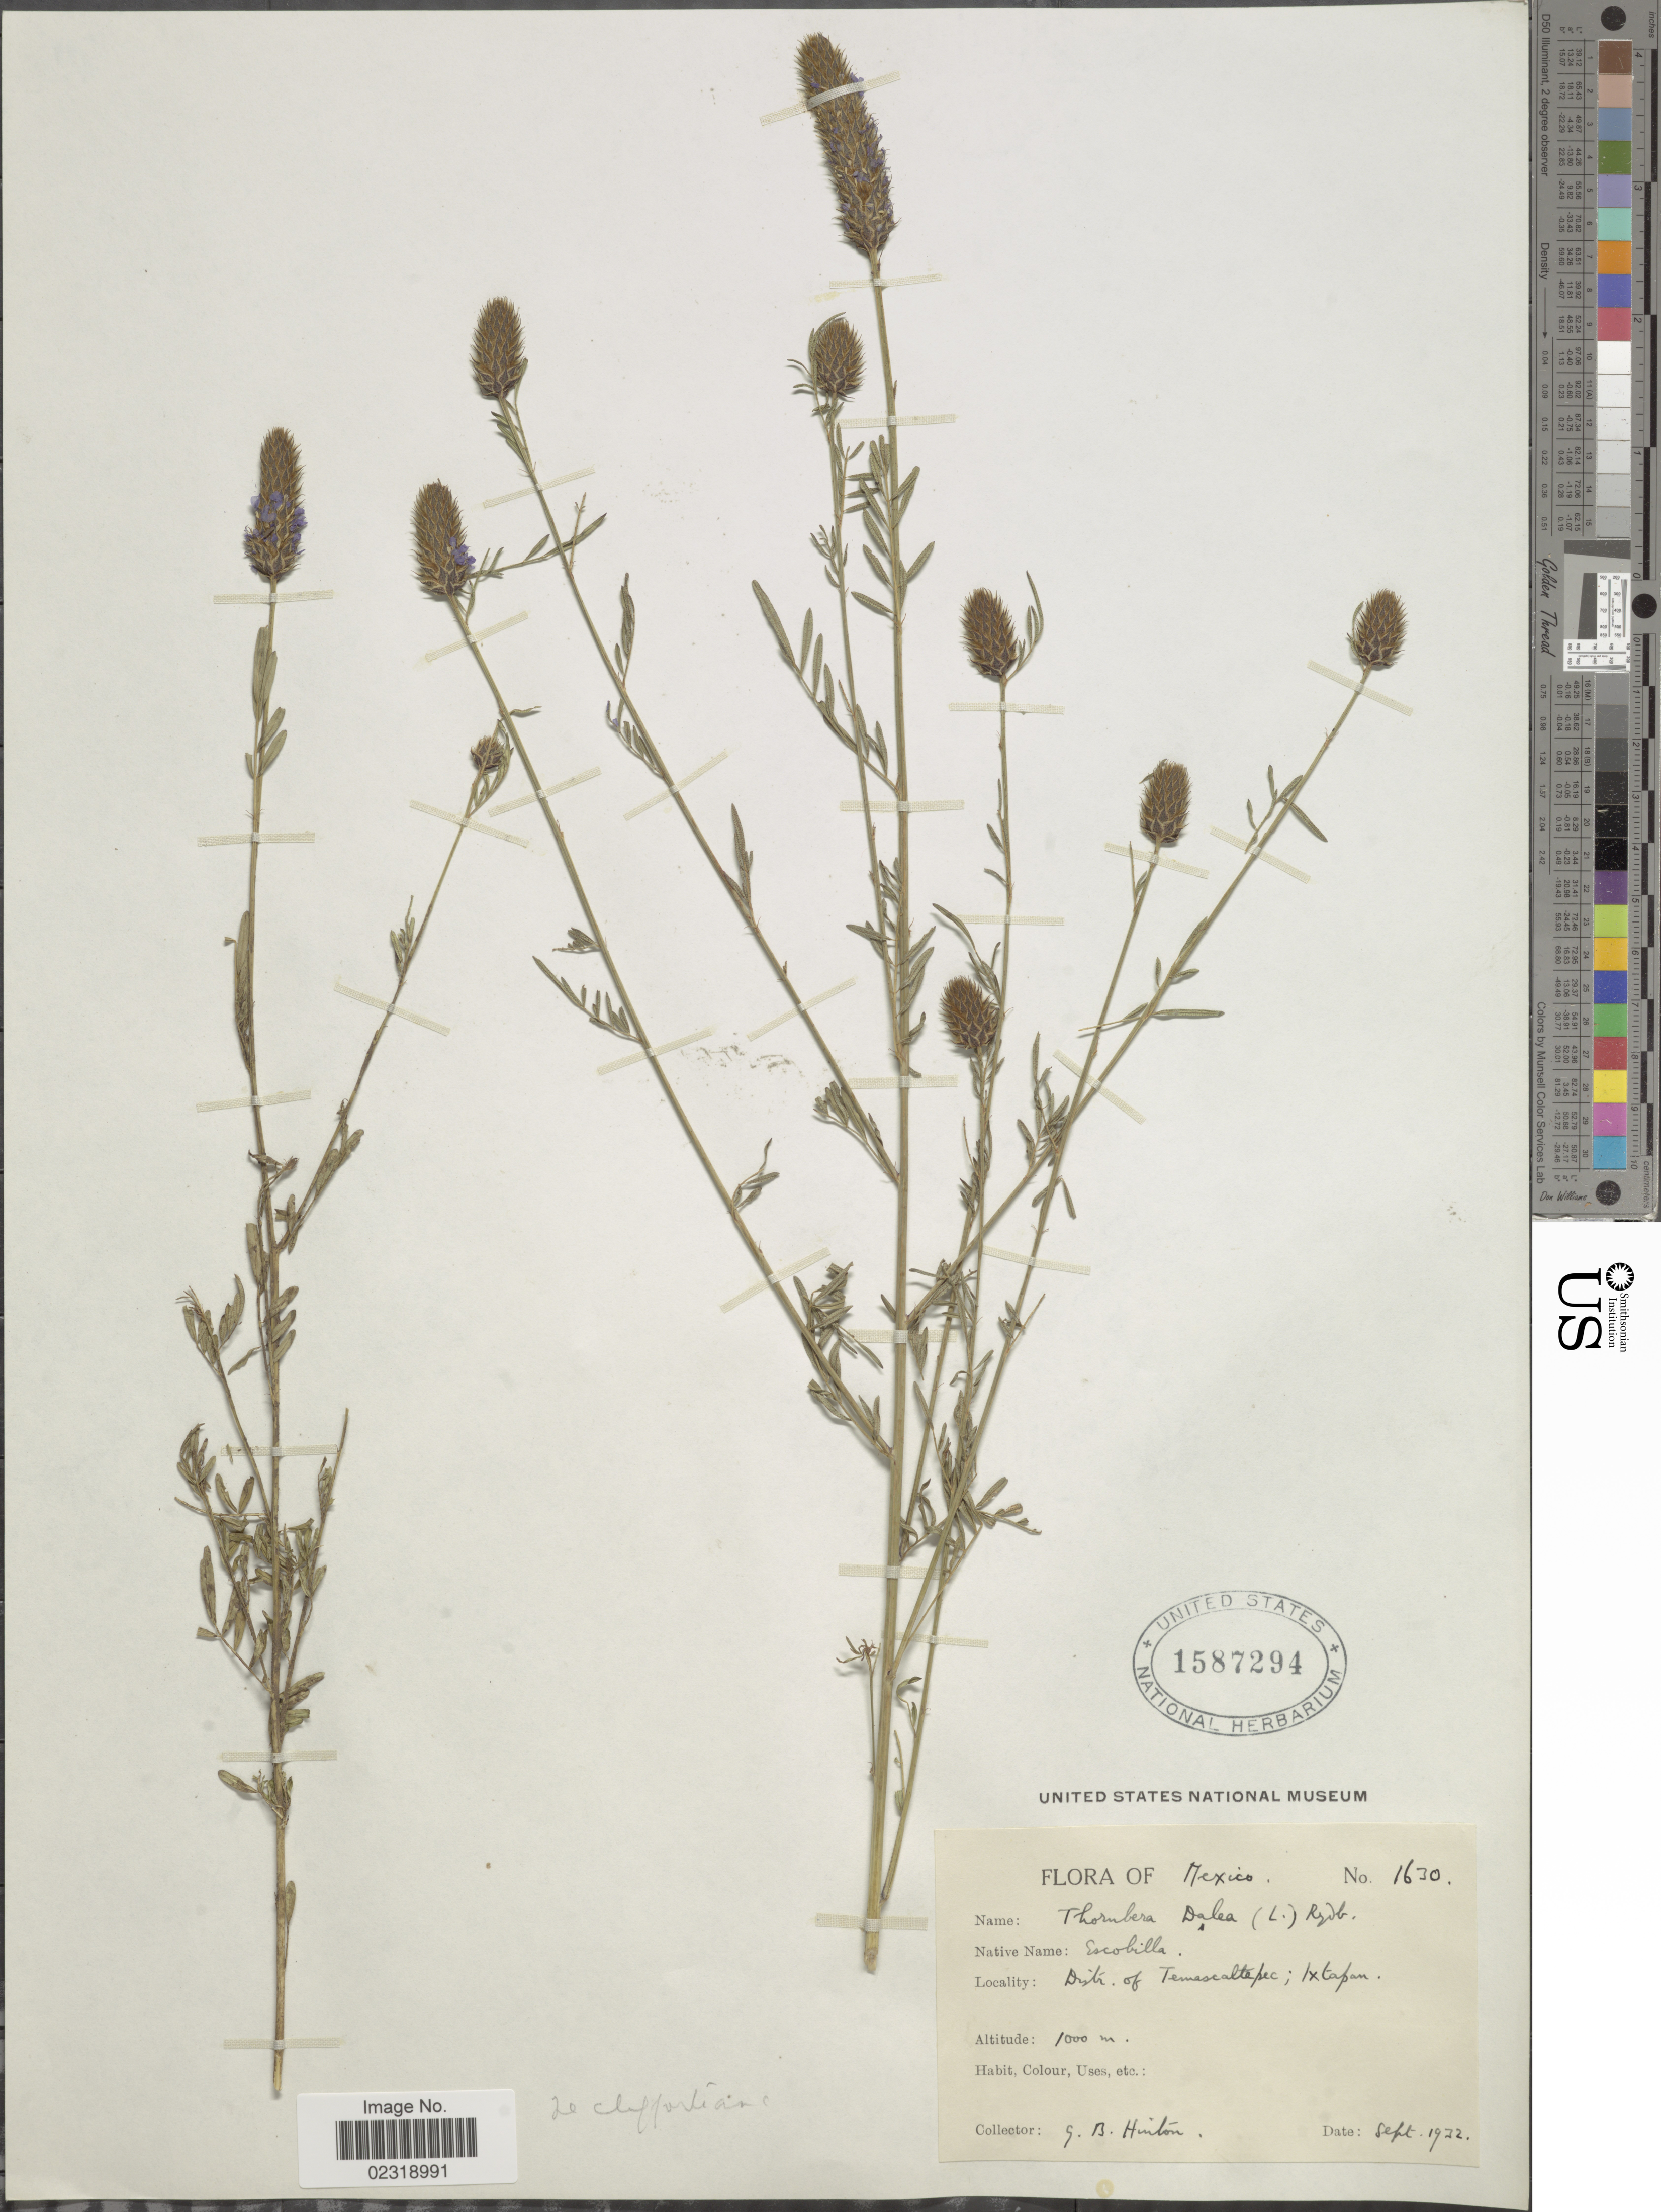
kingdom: Plantae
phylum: Tracheophyta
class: Magnoliopsida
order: Fabales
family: Fabaceae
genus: Dalea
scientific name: Dalea cliffortiana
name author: Willd.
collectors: G. B. Hinton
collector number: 1630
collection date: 1932-09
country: Mexico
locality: Mexico: Distr. of Temascaltepec; Ixtapan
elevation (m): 1000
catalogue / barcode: US 1587294